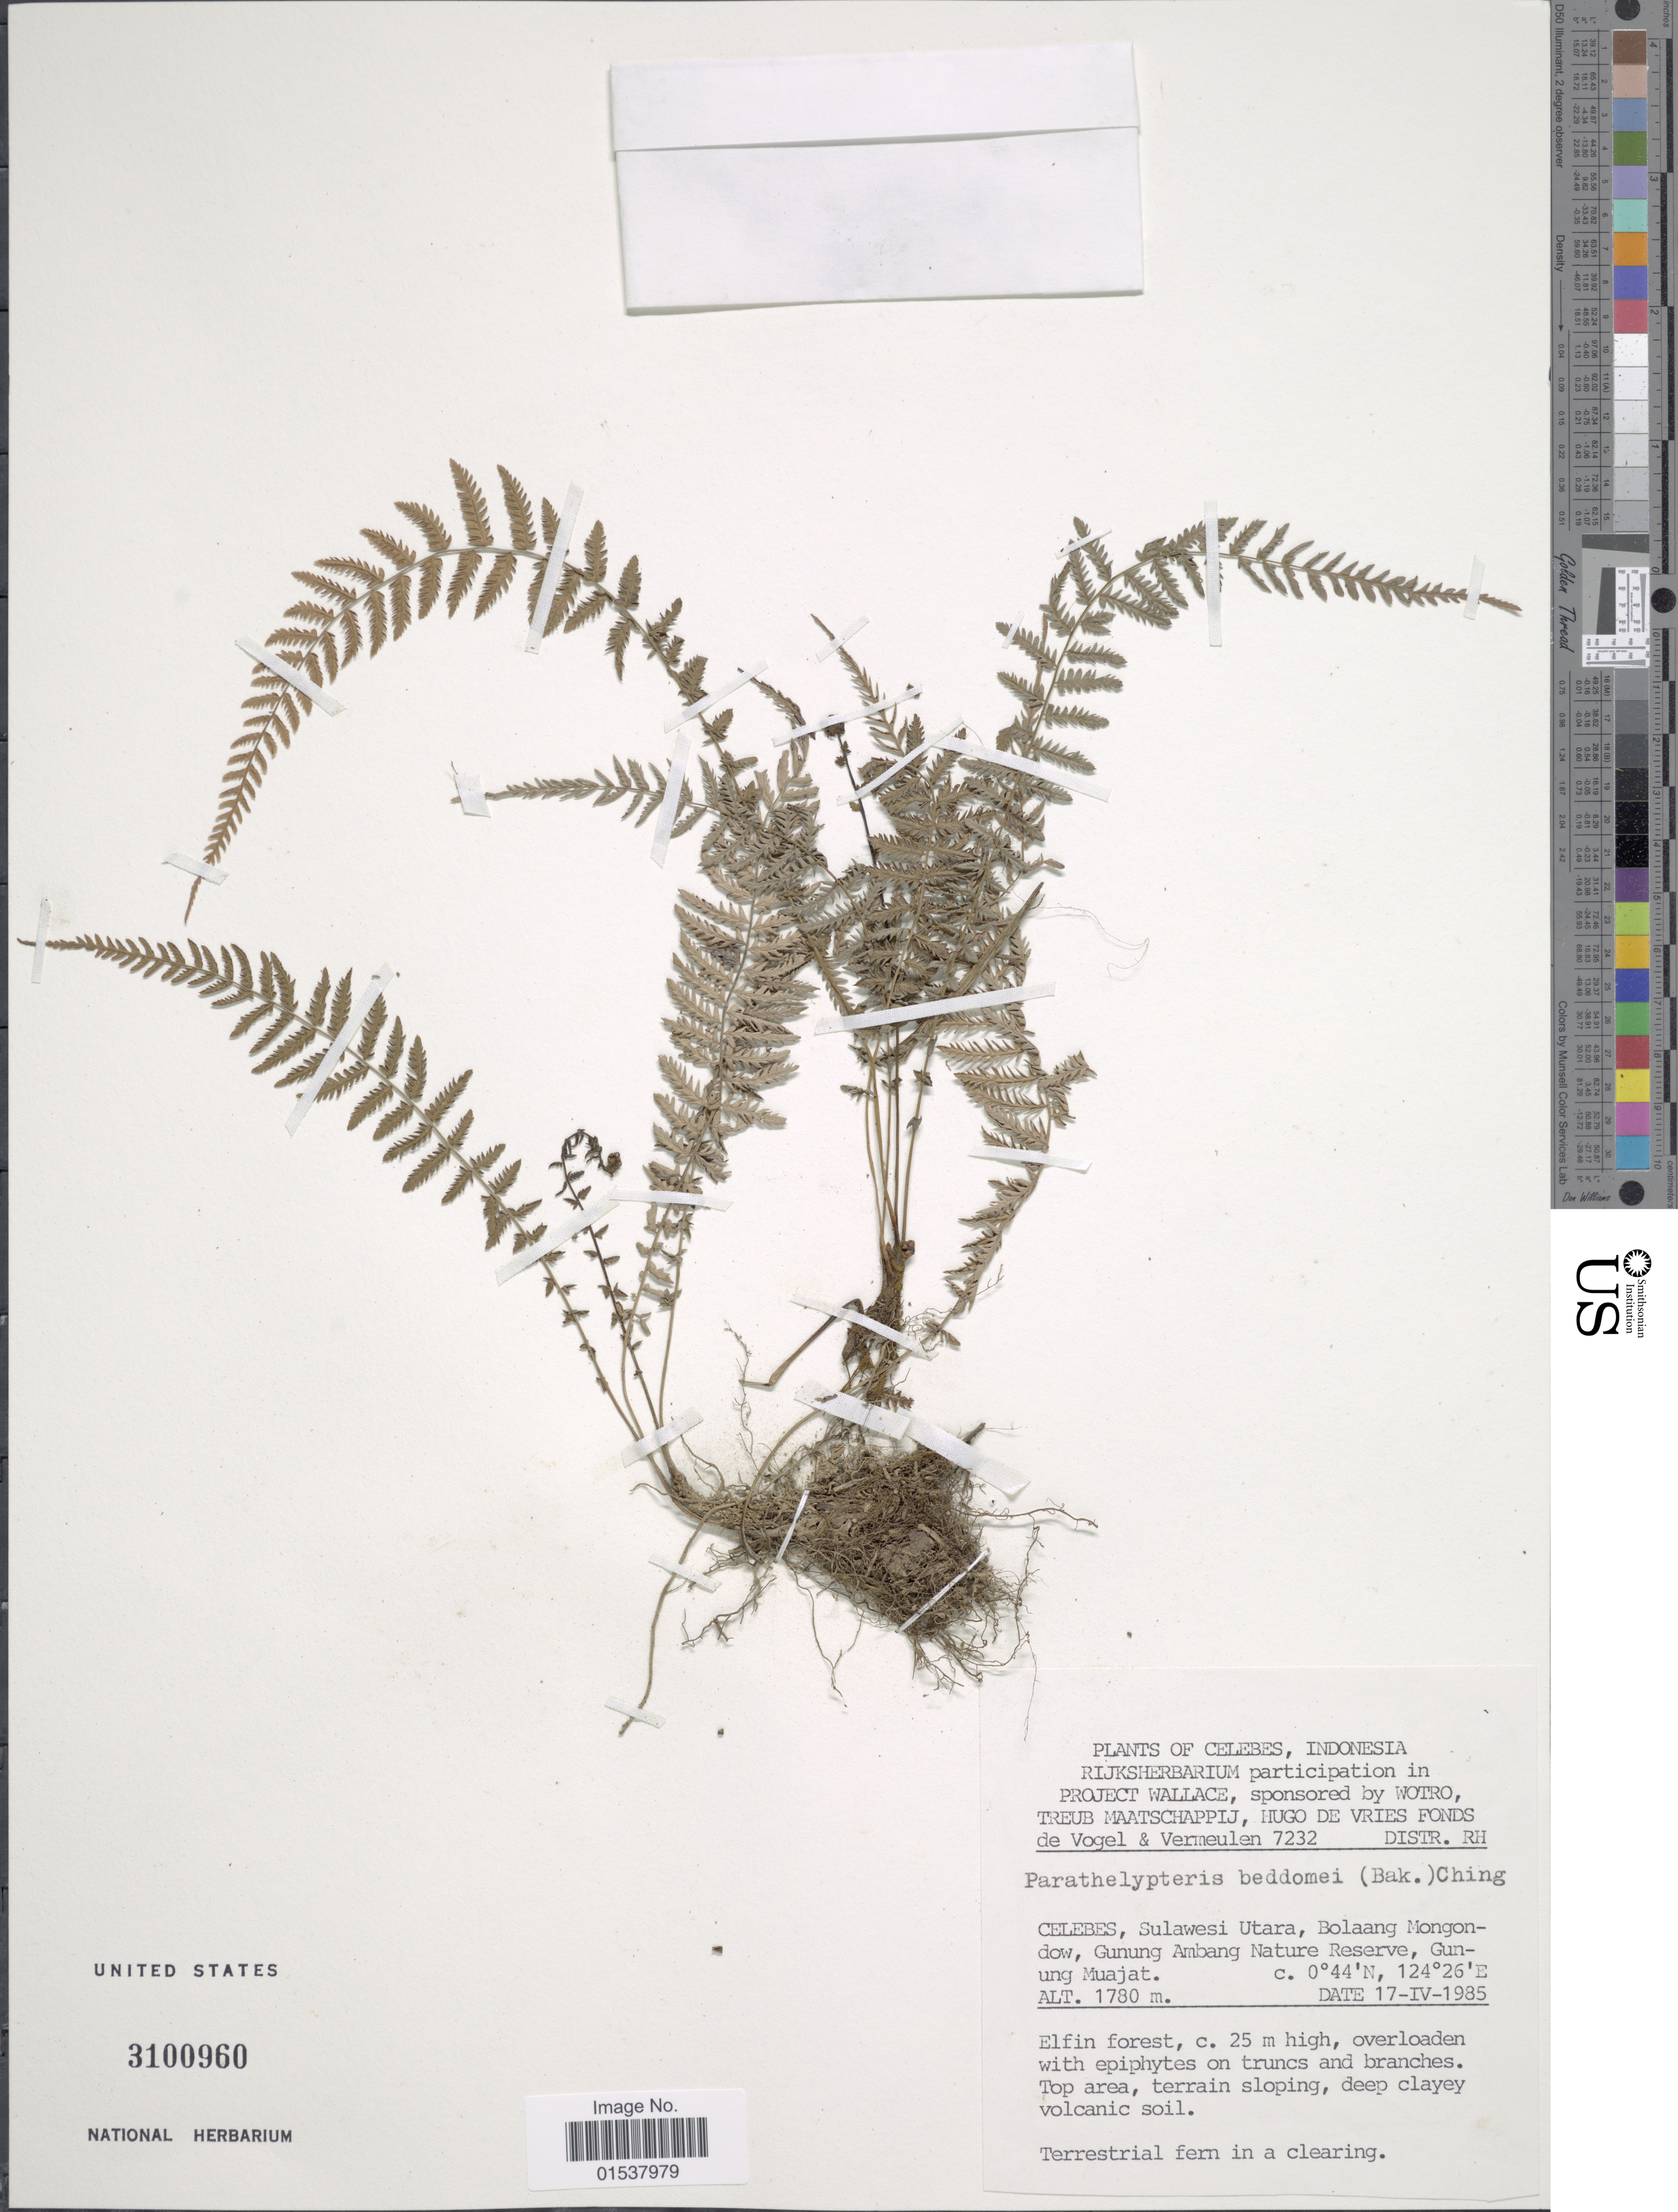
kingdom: Plantae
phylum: Tracheophyta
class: Polypodiopsida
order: Polypodiales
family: Thelypteridaceae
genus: Parathelypteris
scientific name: Parathelypteris beddomei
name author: (Baker) Ching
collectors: d. Vogel & Vermeulen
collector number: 7232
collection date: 1985-04-17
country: Indonesia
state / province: Sulawesi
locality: Celebes, Sulawesi Utara, Bolaang Mongondow, Gunung Ambang Nature Reserve, Gunung Muajat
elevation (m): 1780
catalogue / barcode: US 3100960